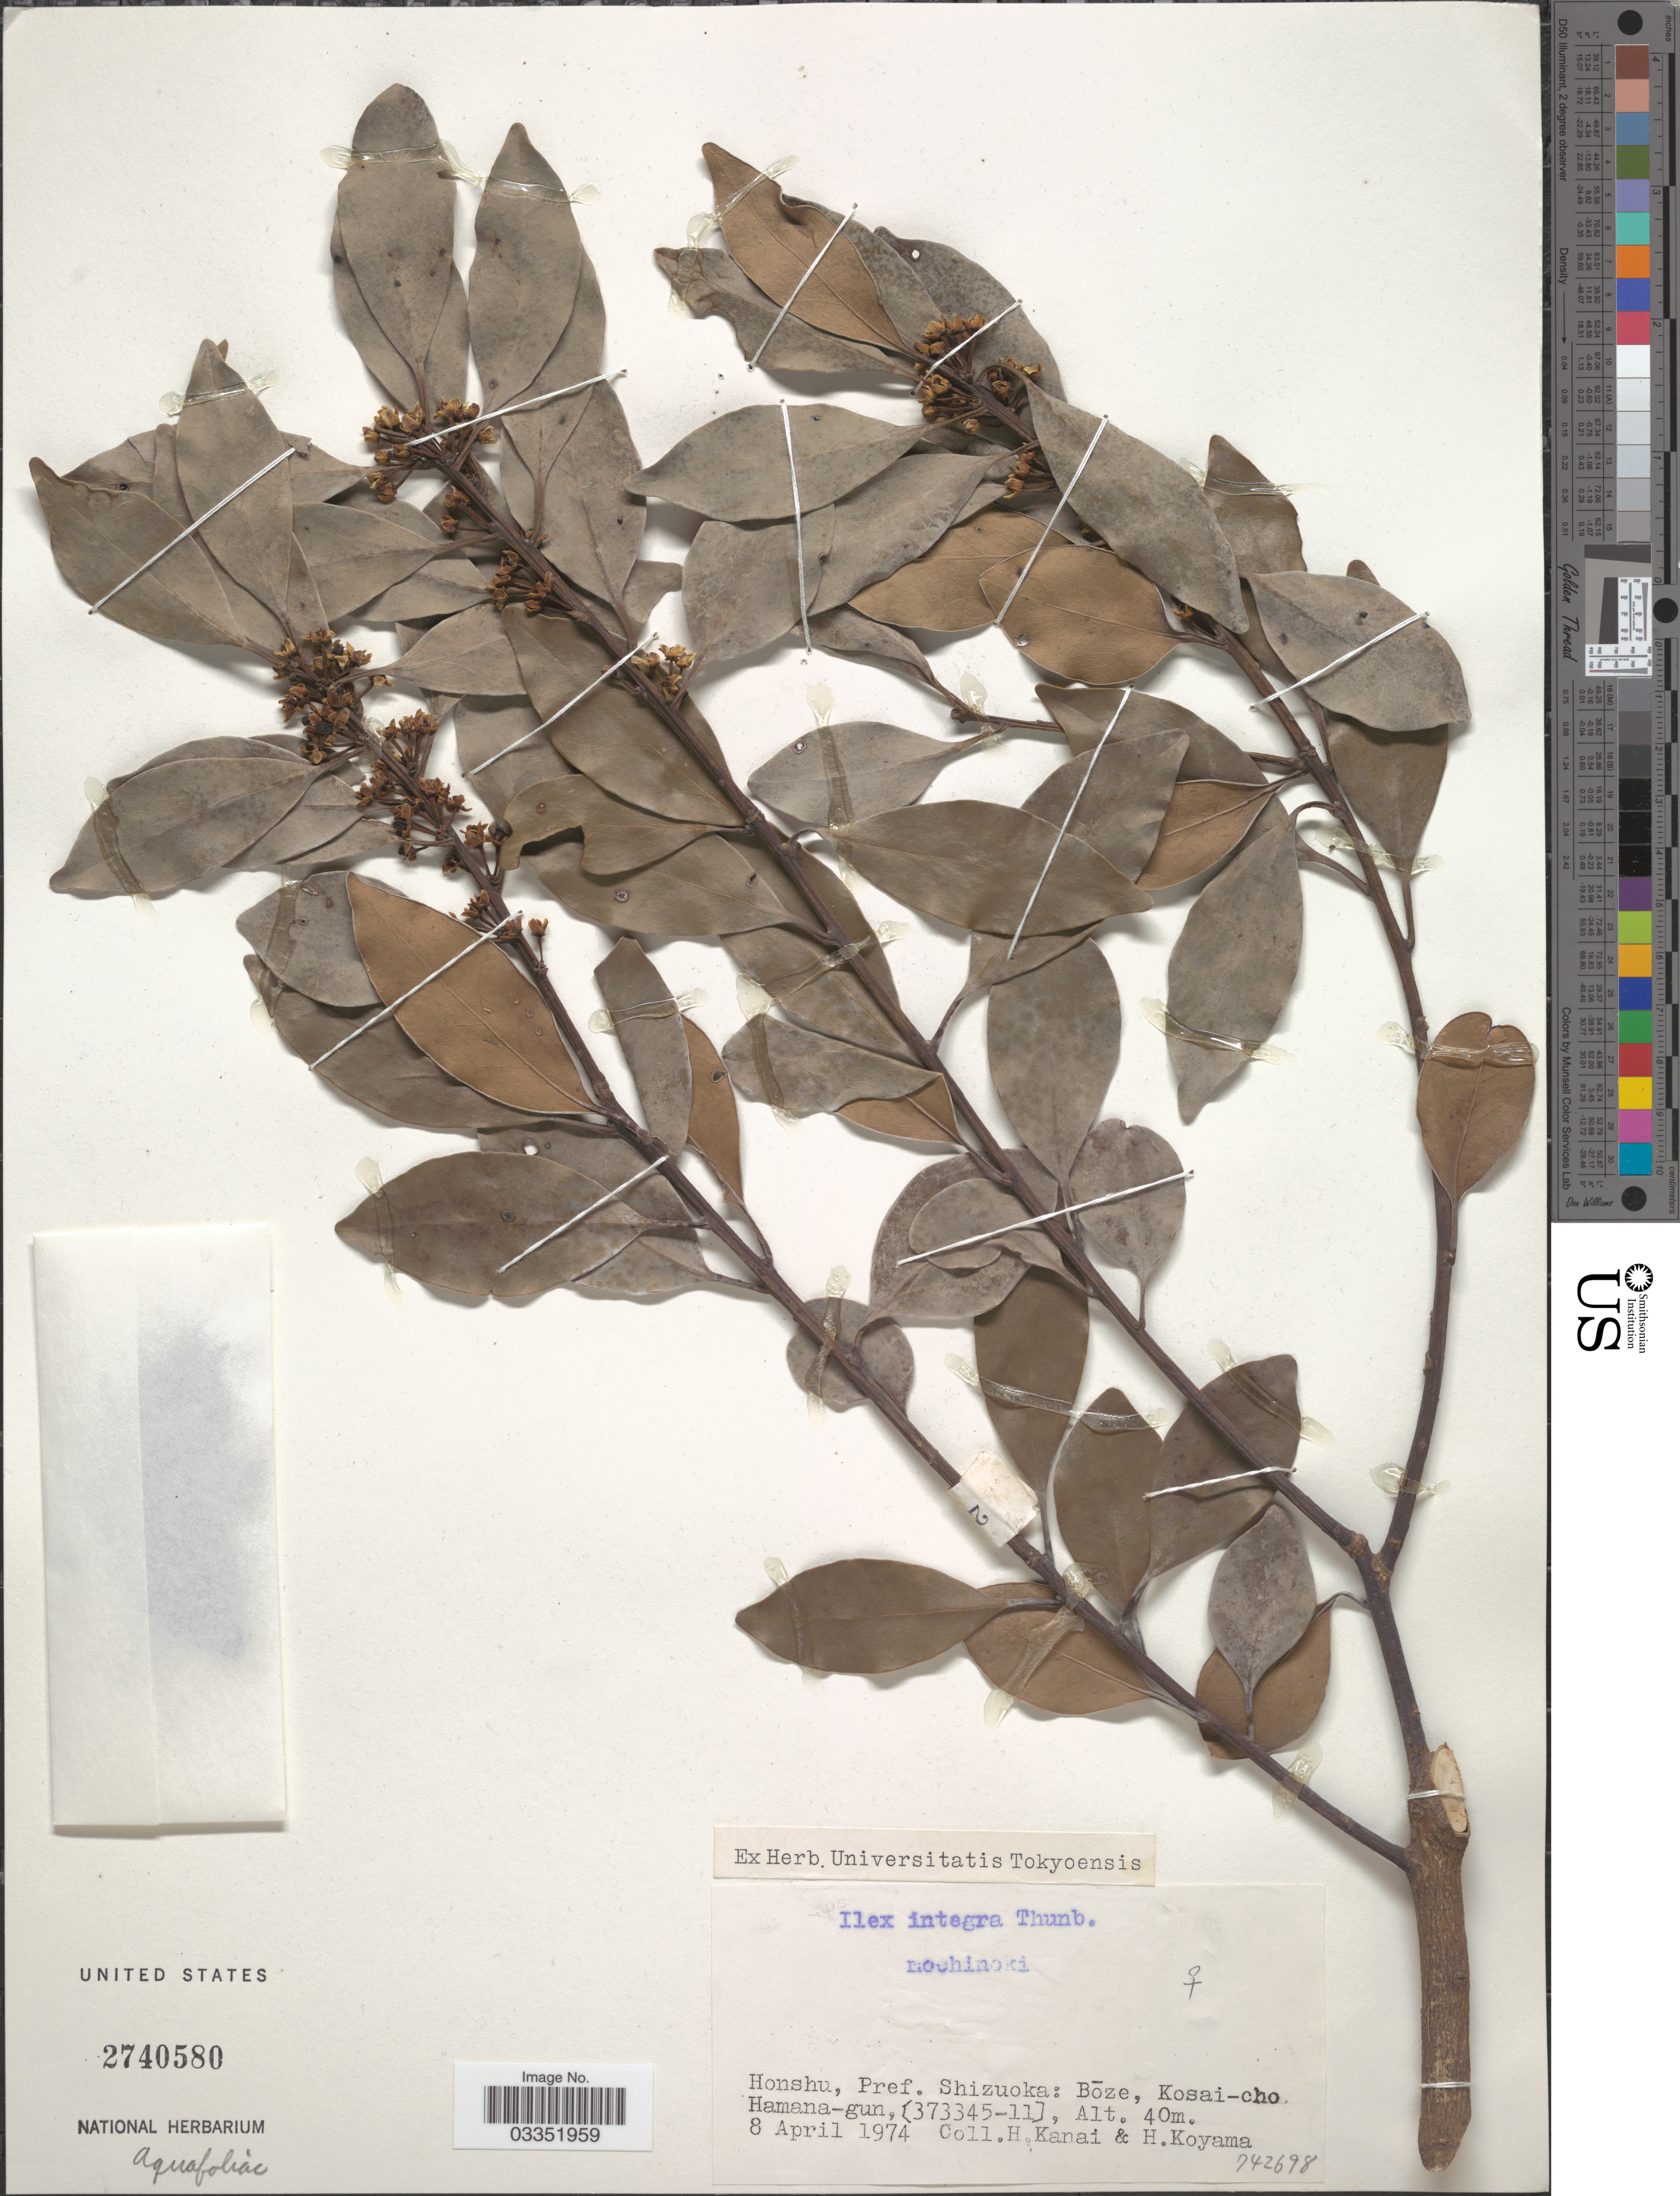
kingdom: Plantae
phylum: Tracheophyta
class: Magnoliopsida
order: Aquifoliales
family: Aquifoliaceae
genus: Ilex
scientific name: Ilex integra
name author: Thunb.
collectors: H. Kanai & H. Koyama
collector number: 742698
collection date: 1974-04-08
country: Japan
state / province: Sizuoka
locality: Honshu: Pref. Shizuoka: Bōze, Kosai-cho, Hamana-gun, [373345-11].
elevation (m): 40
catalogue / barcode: US 2740580